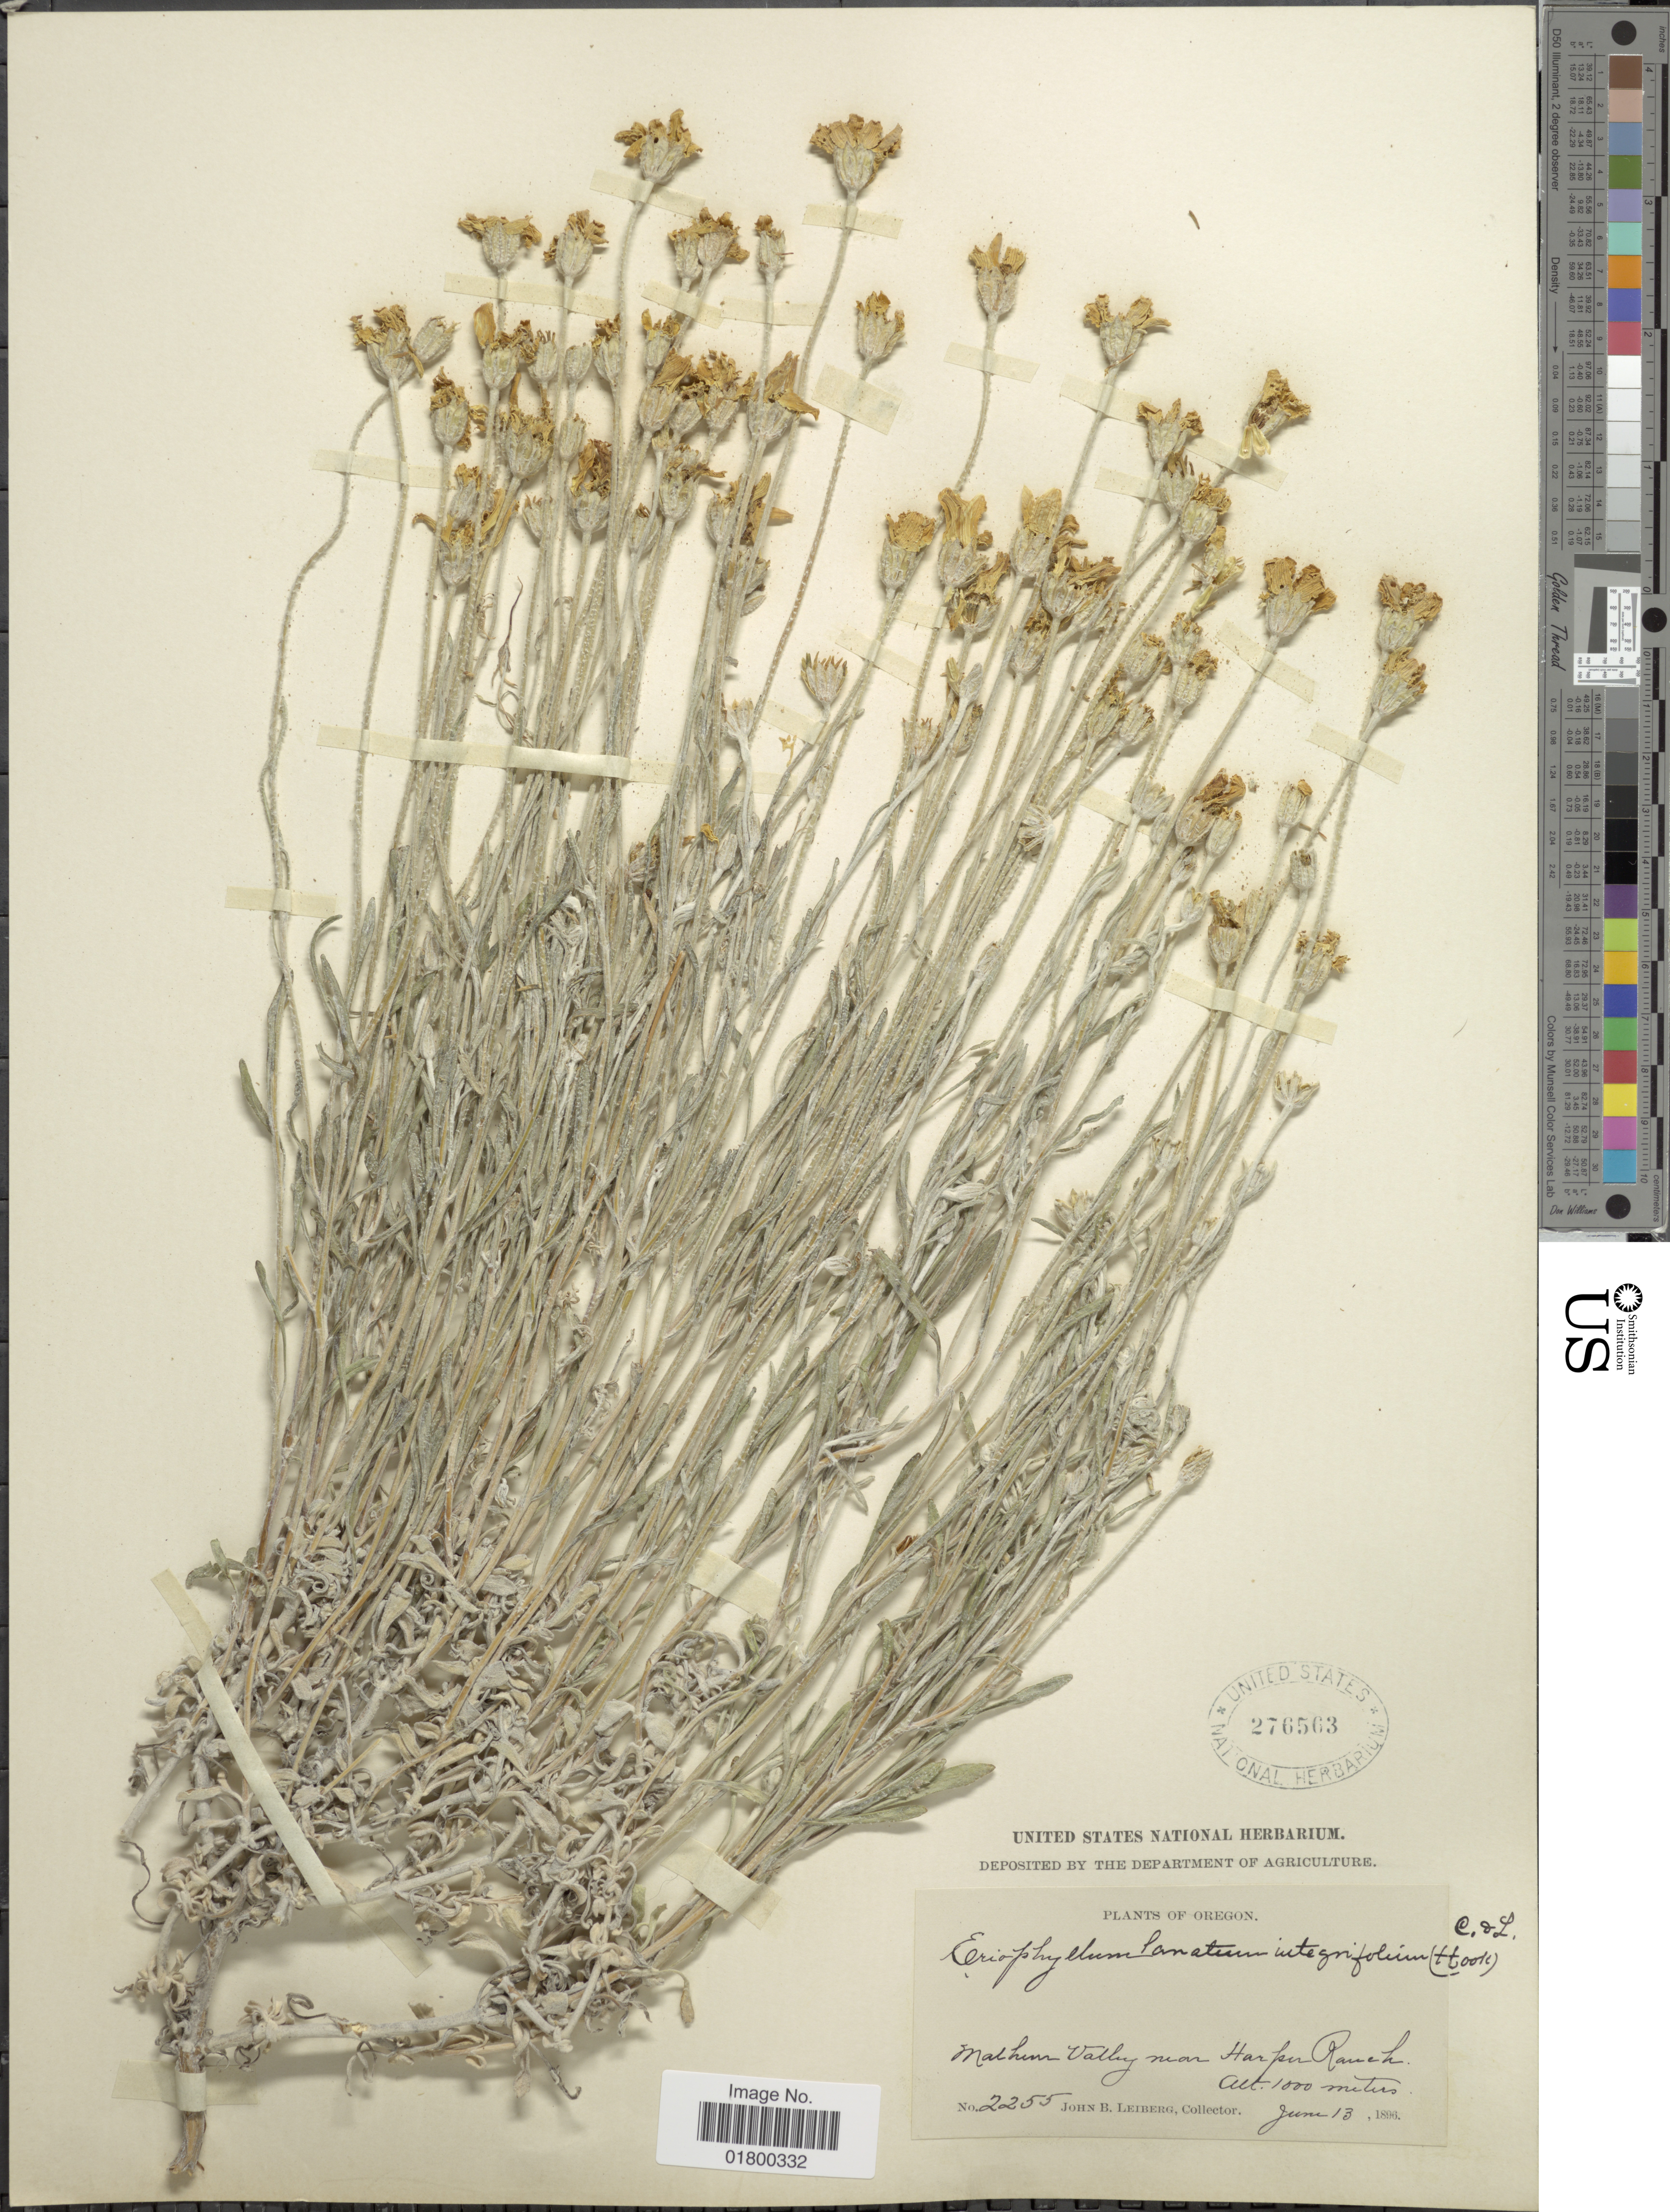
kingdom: Plantae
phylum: Tracheophyta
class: Magnoliopsida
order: Asterales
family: Asteraceae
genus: Eriophyllum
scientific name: Eriophyllum lanatum var. integrifolium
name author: (Hook.) Smiley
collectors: J. B. Leiberg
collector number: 2255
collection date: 1896-06-13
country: United States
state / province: Oregon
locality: Malhern Valley near Harper Ranch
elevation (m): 1000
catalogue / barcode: US 276563